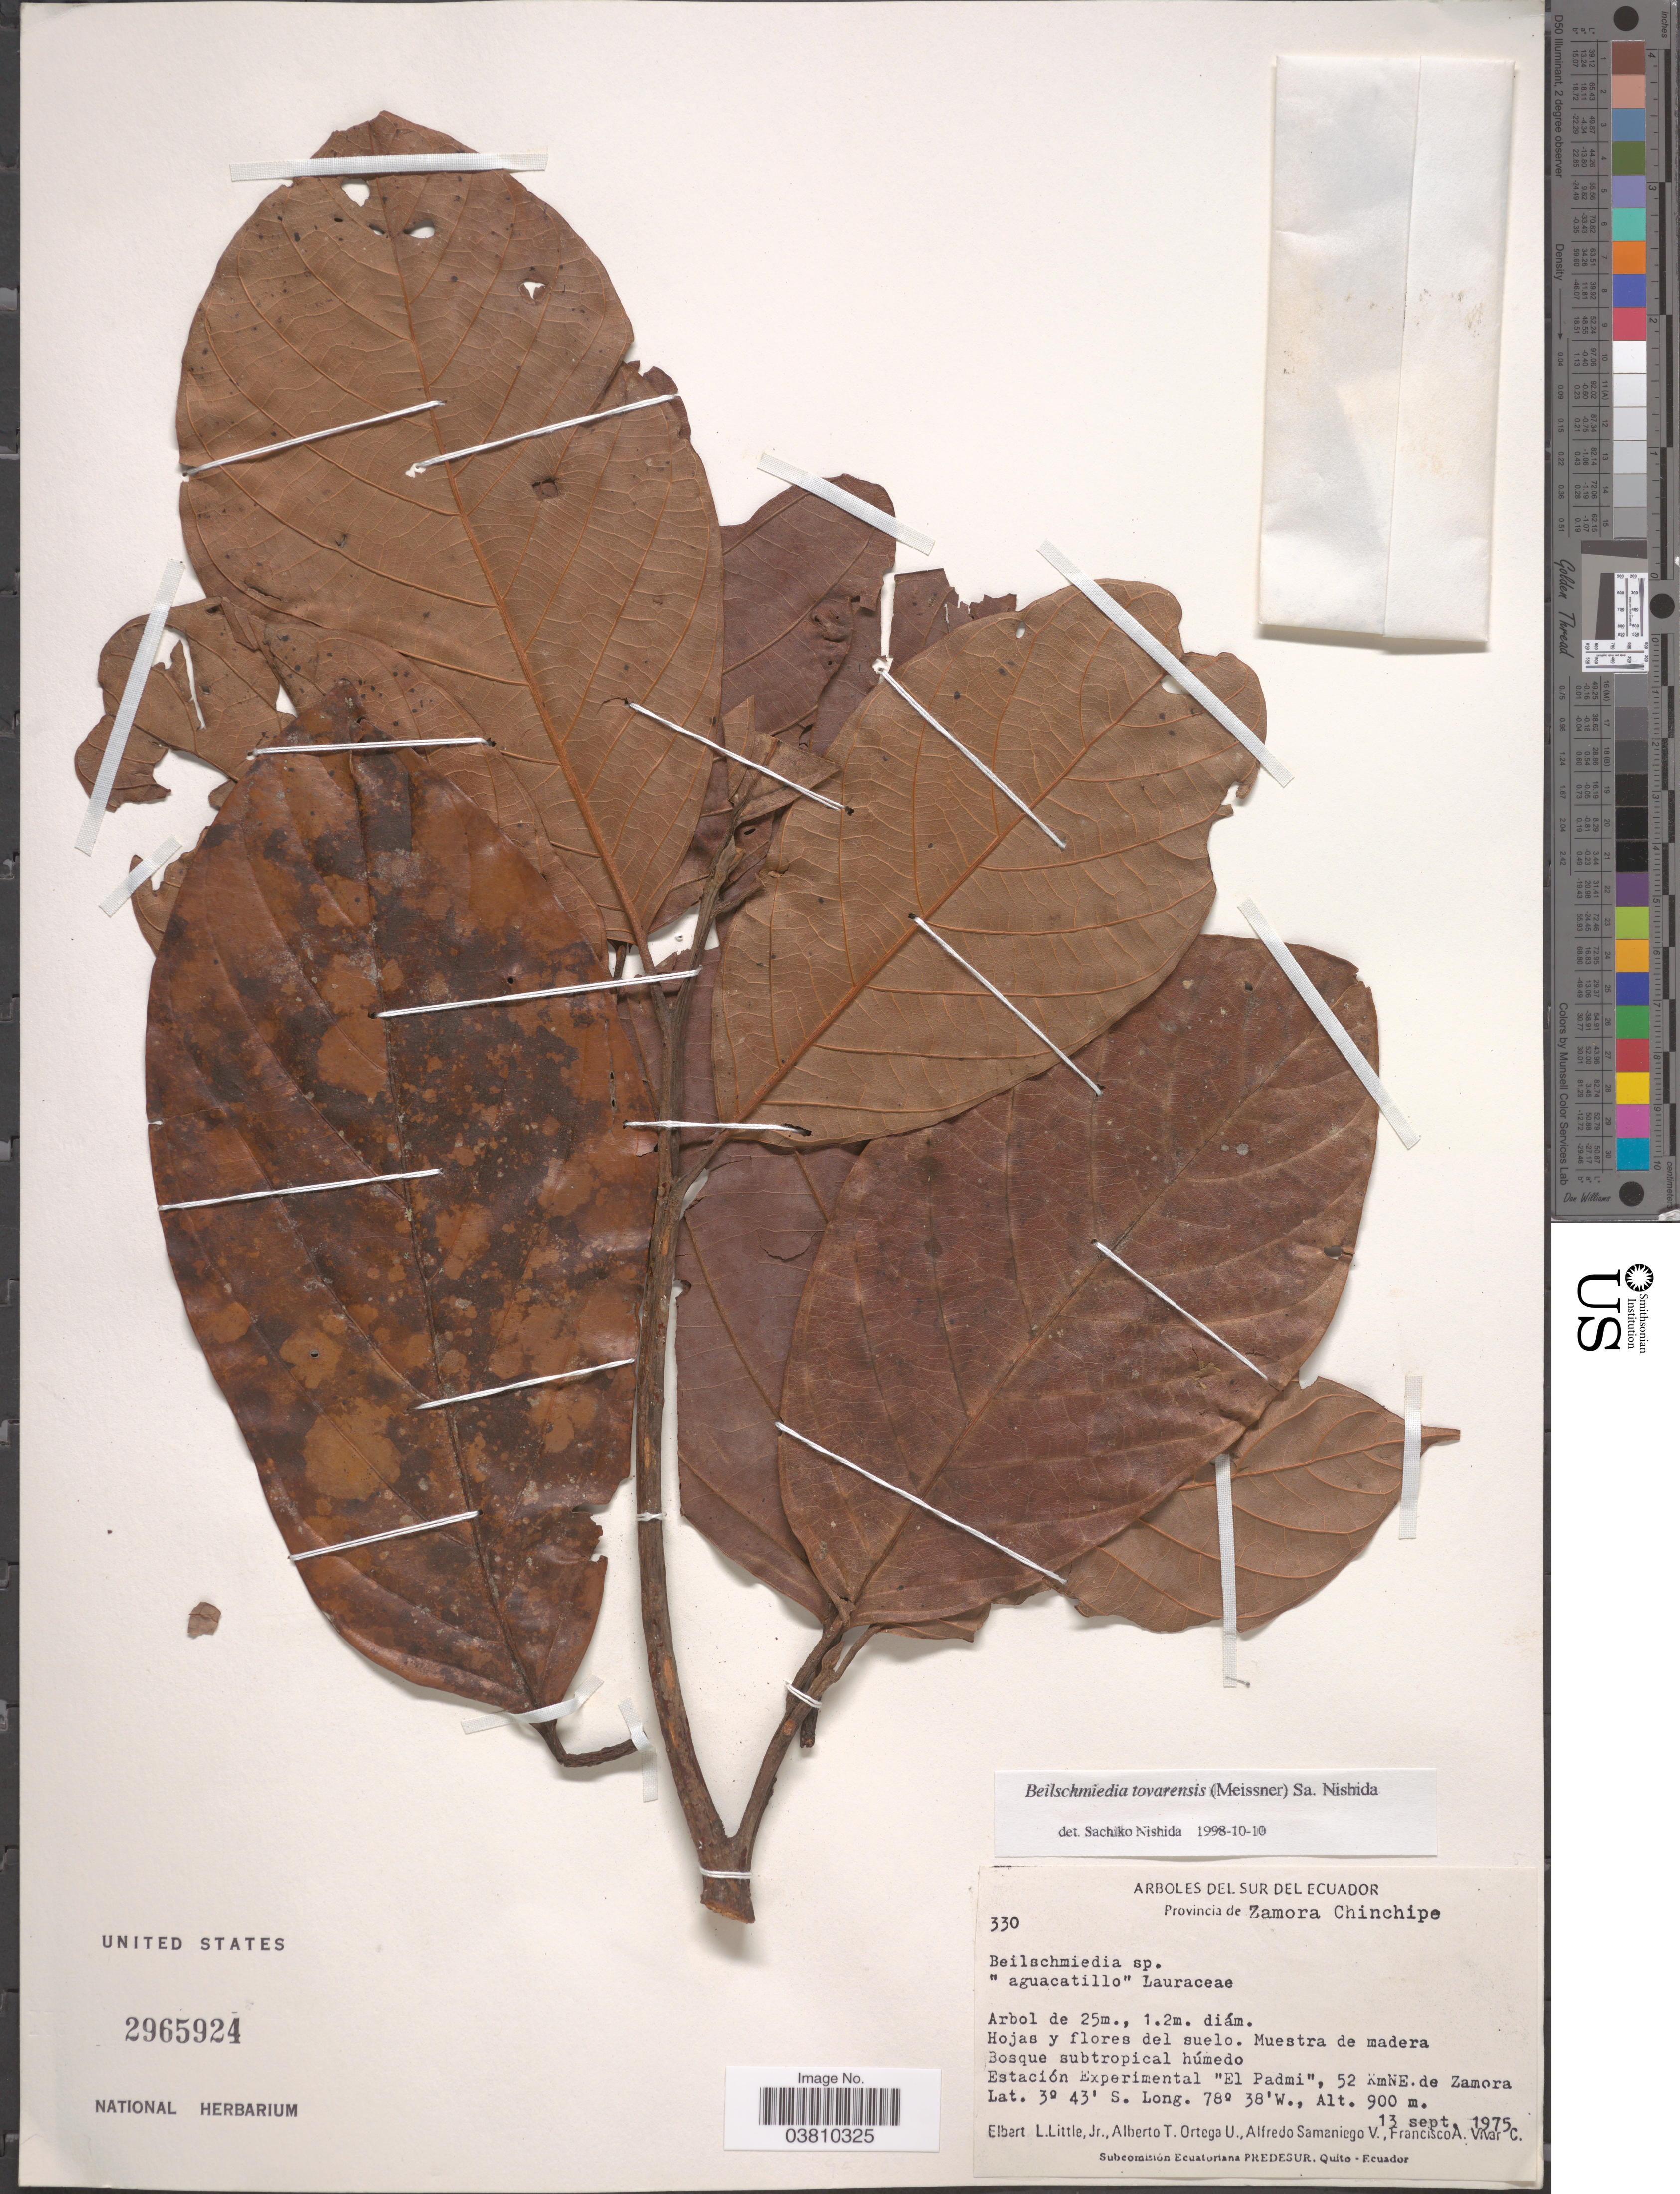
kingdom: Plantae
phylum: Tracheophyta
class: Magnoliopsida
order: Laurales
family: Lauraceae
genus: Beilschmiedia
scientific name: Beilschmiedia tovarensis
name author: (Meisn.) Sa. Nishida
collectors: E. L. Little, A. T. Ortega U., A. Samaniego V. & F. A. Vivar C.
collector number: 330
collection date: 1975-09-13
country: Ecuador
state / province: Zamora-Chinchipe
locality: Sur del Ecuador. Estación Experimental 'El Padmi', 52 Km NE. de Zamora.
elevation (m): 900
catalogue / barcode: US 2965924